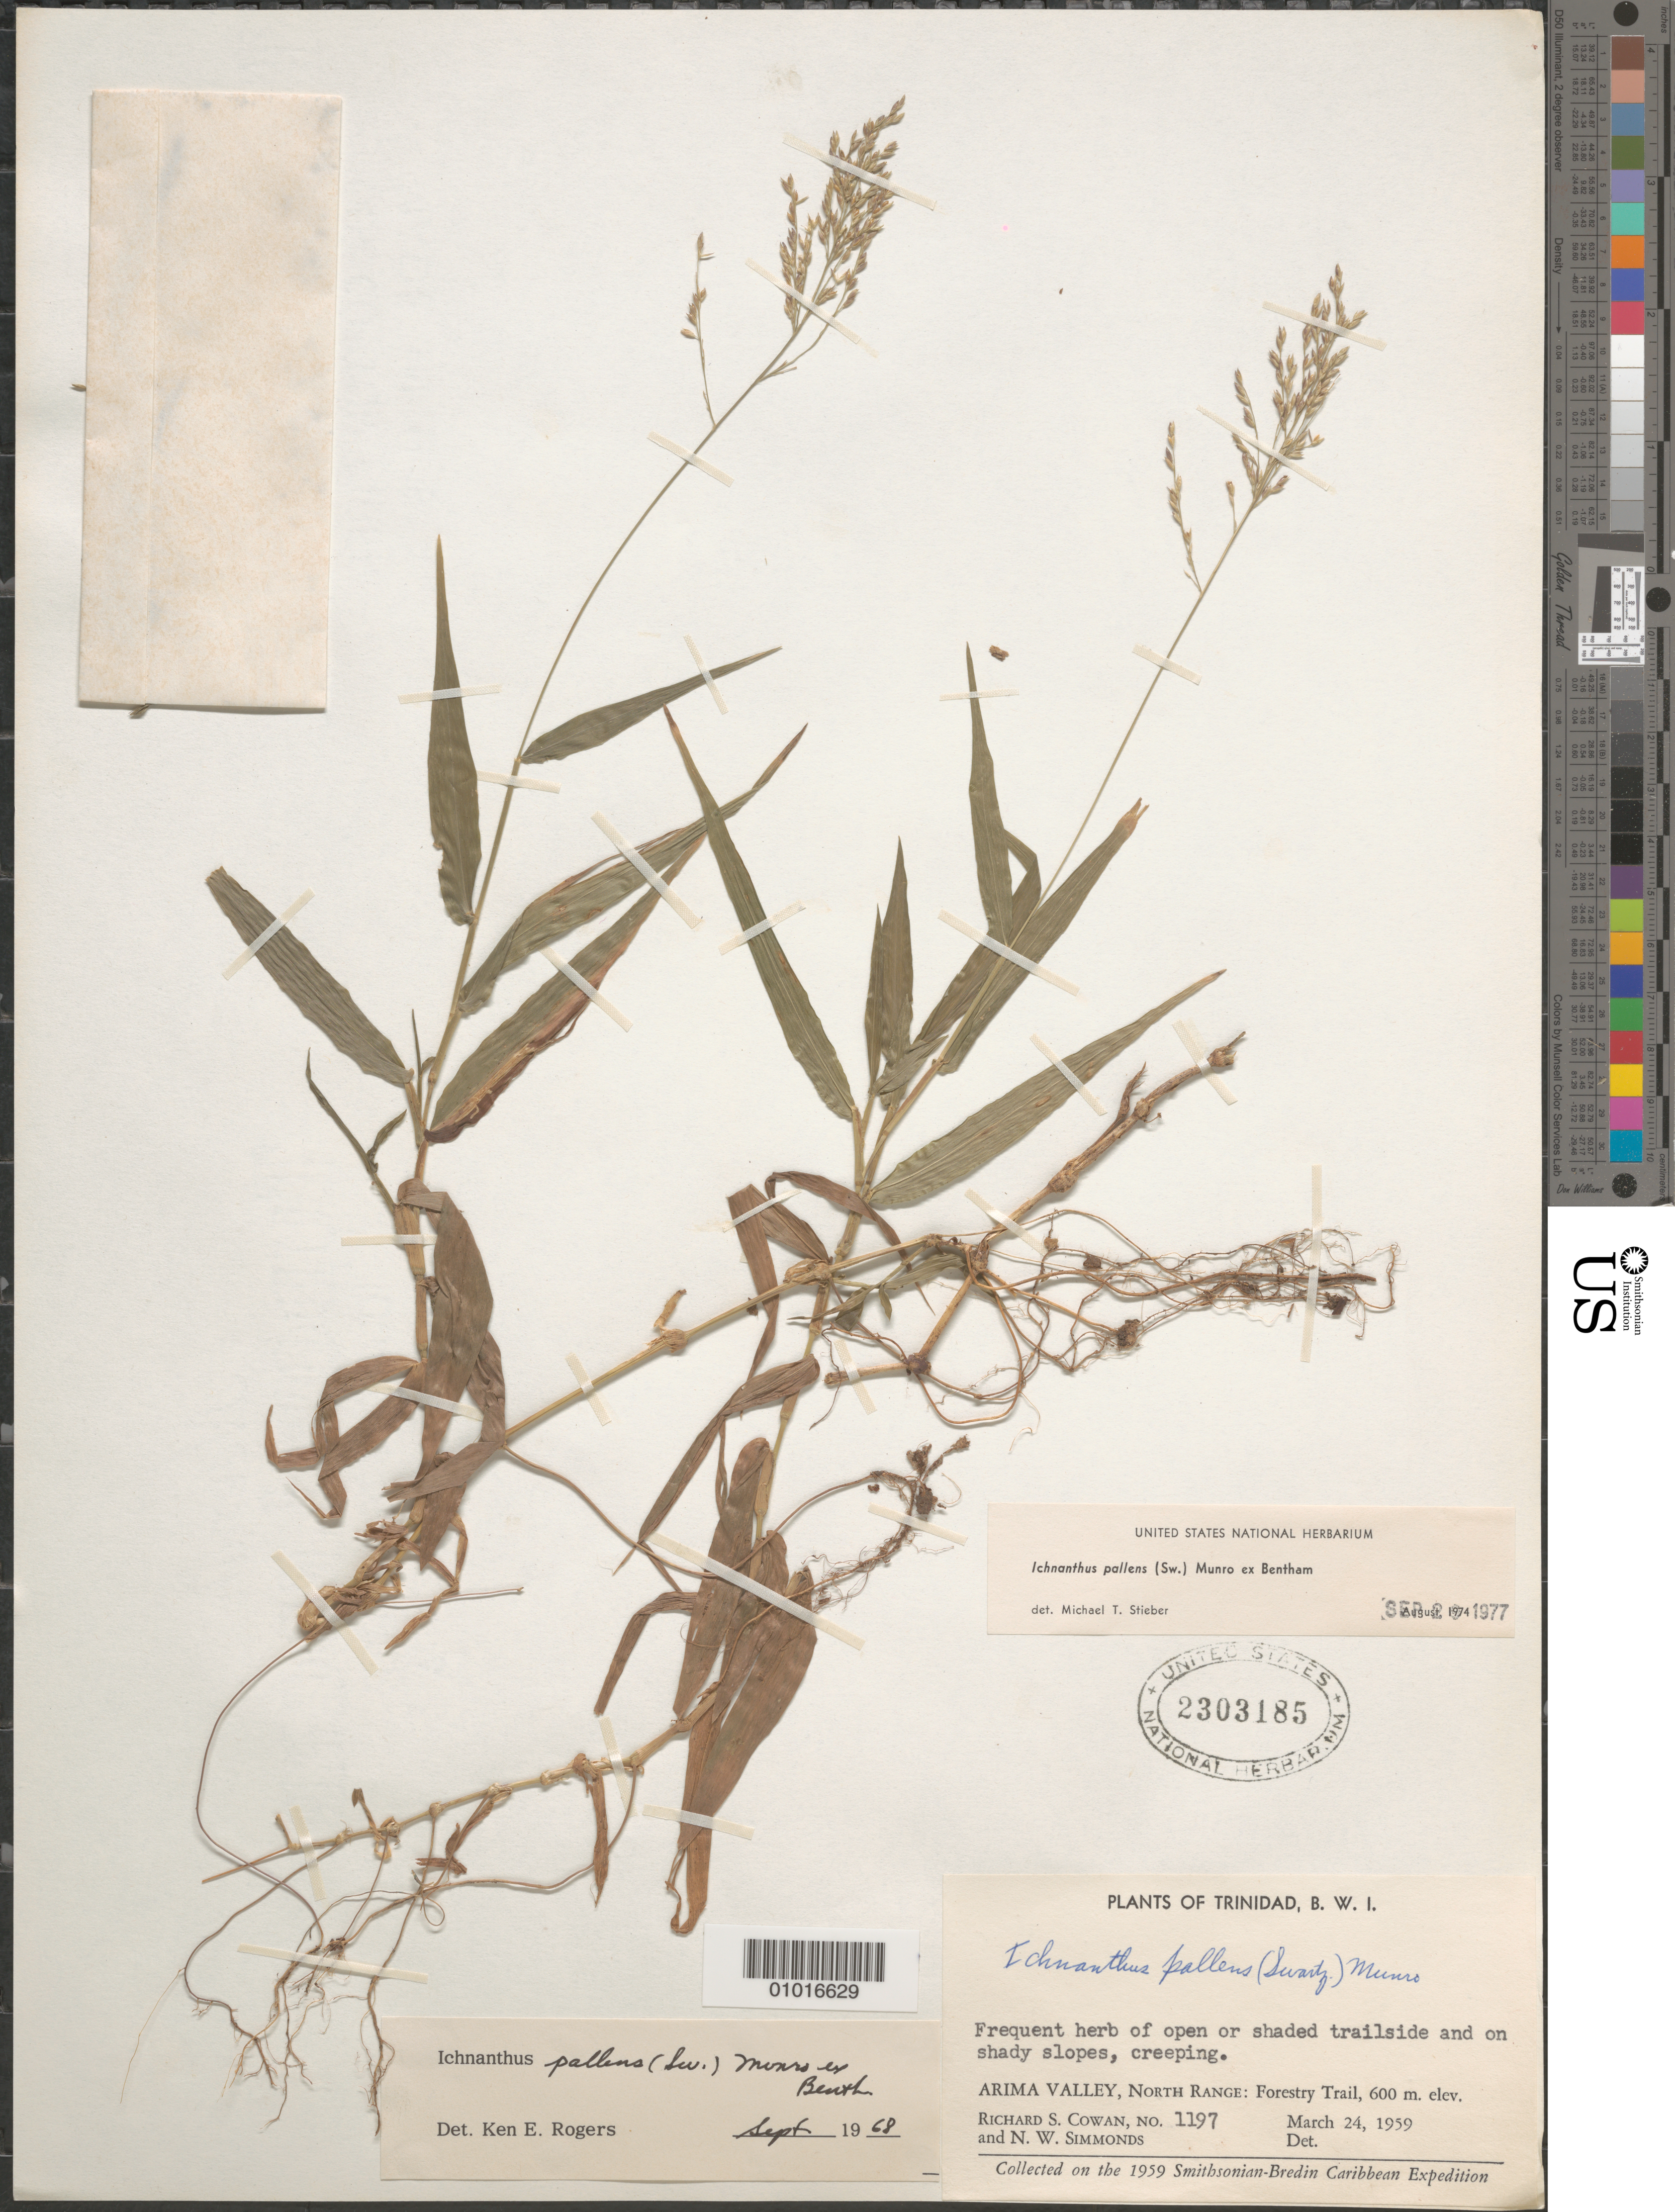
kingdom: Plantae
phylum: Tracheophyta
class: Liliopsida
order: Poales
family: Poaceae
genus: Ichnanthus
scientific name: Ichnanthus pallens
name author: (Sw.) Munro ex Benth.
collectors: R. S. Cowan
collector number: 1197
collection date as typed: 24 Mar 1959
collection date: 1959-03-24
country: Trinidad and Tobago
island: Trinidad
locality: Arima Valley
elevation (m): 600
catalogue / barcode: US 2303815